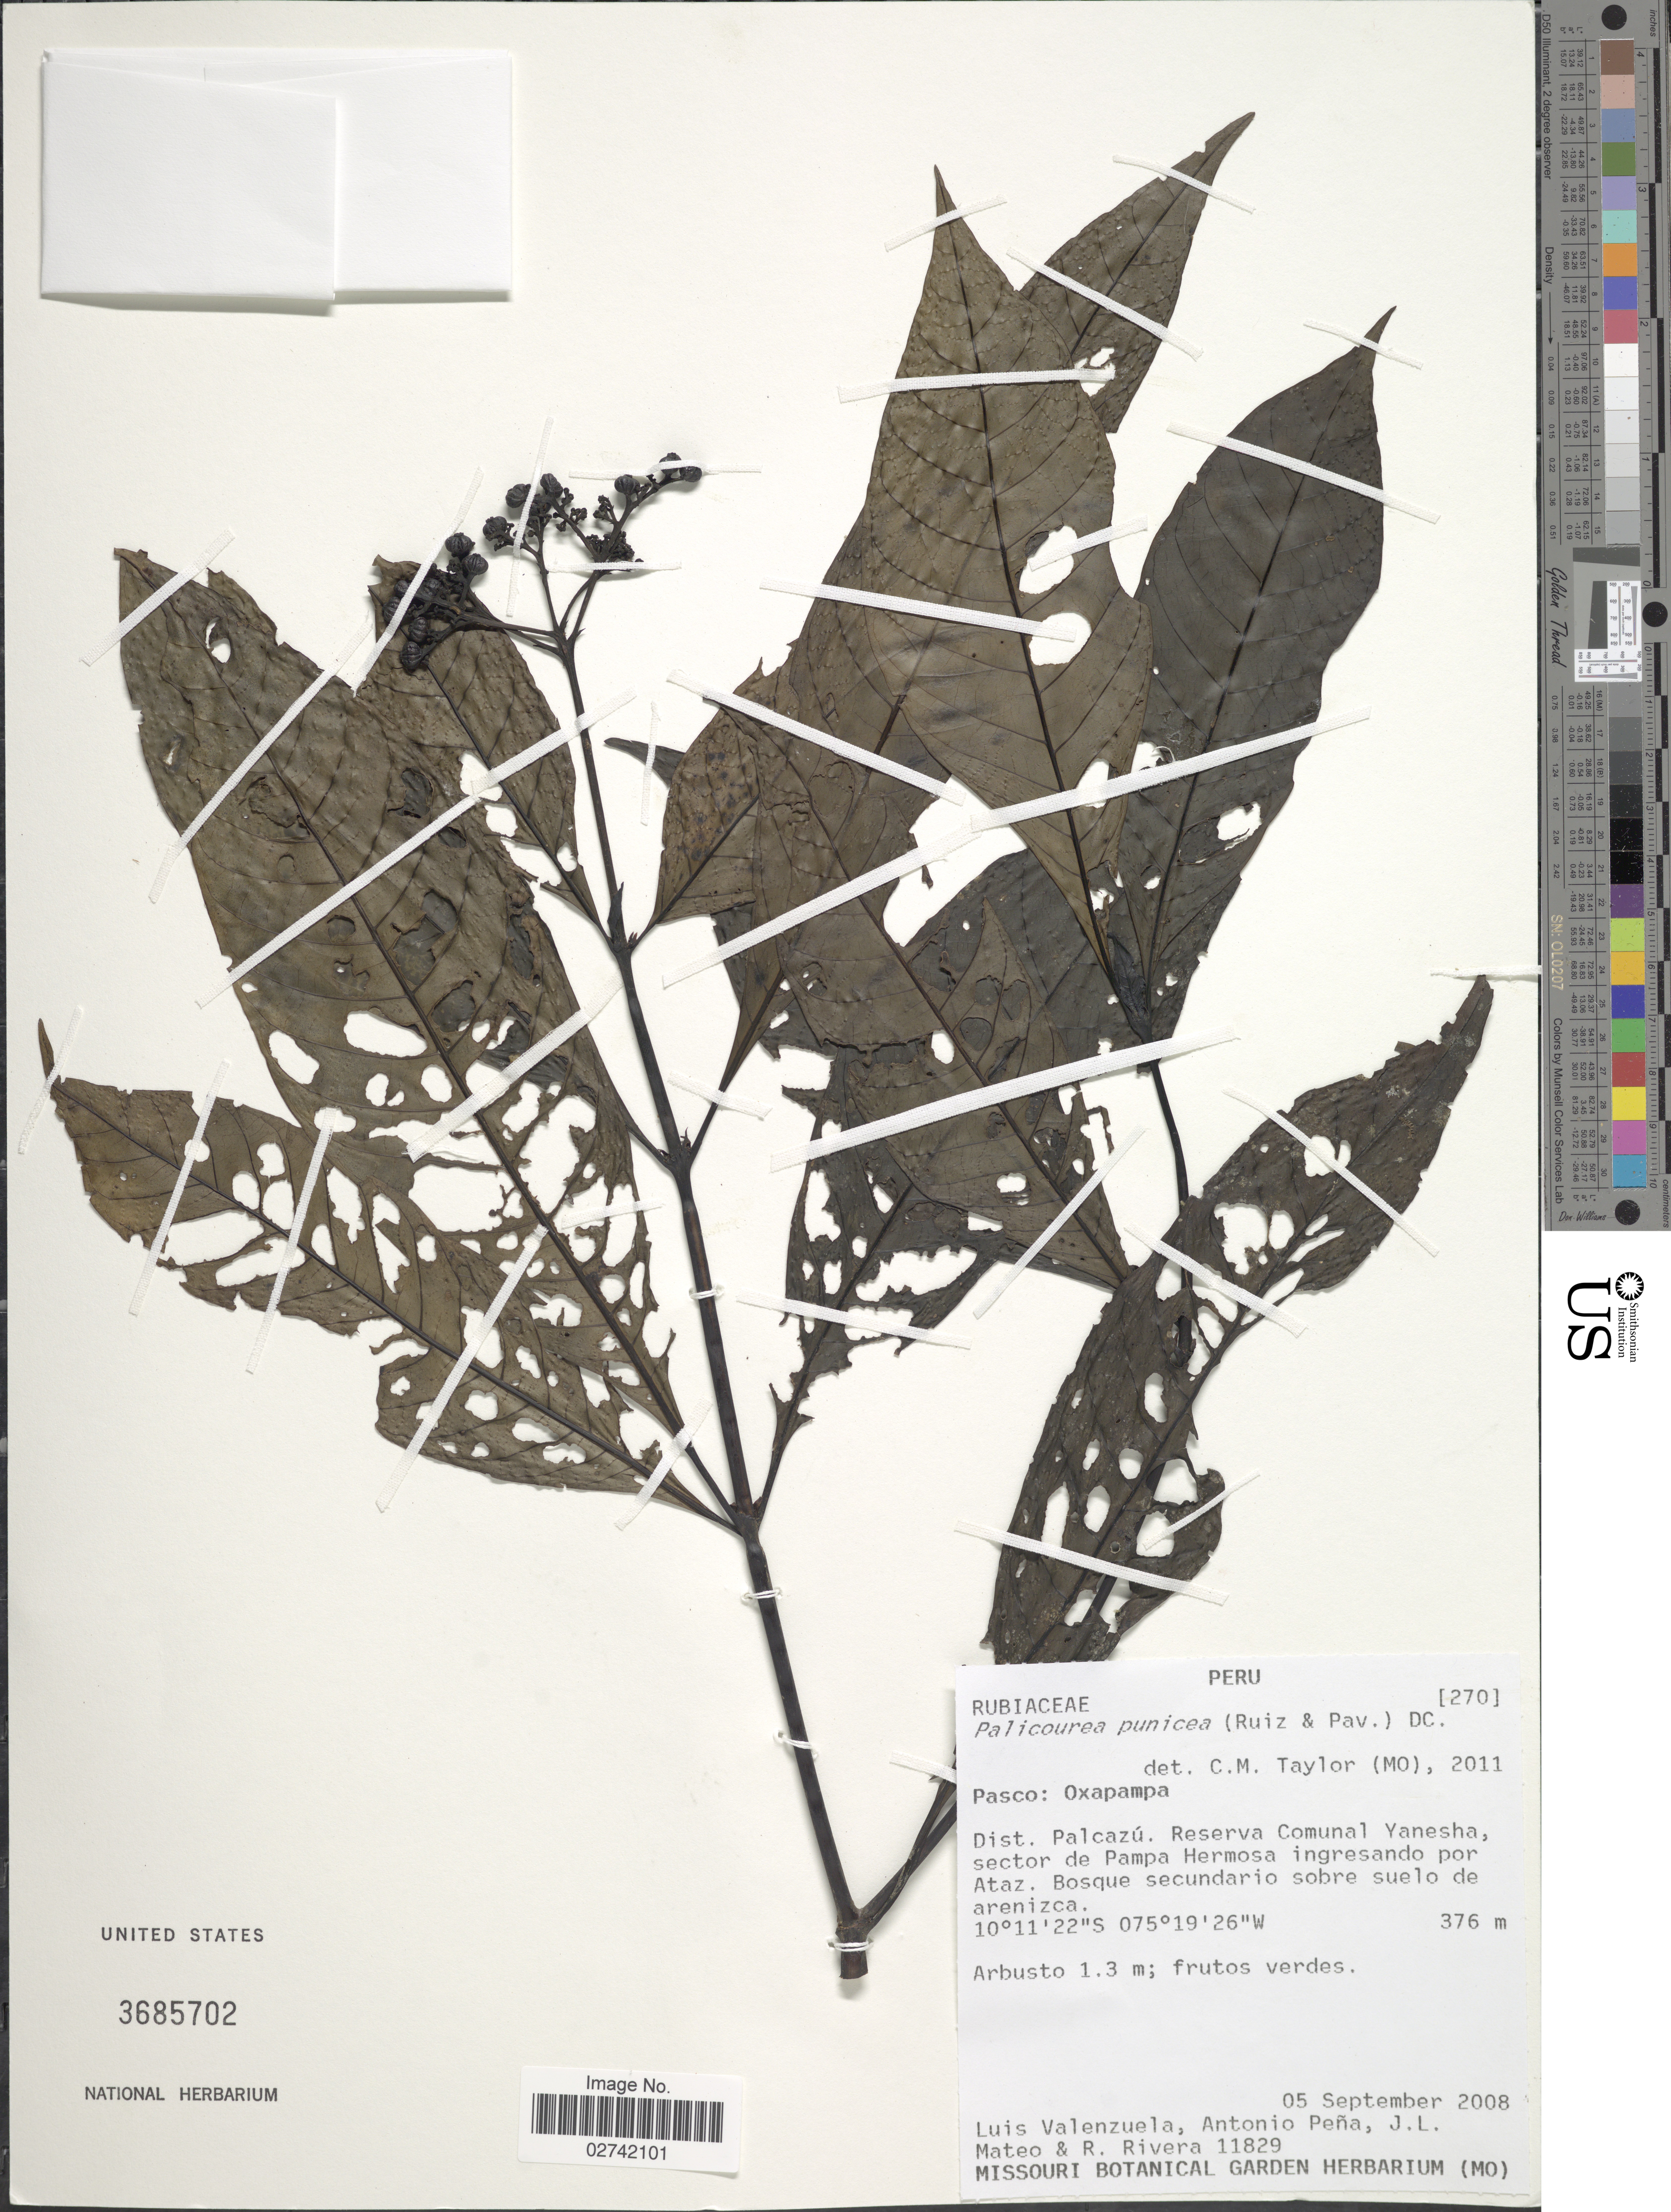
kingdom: Plantae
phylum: Tracheophyta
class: Magnoliopsida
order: Gentianales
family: Rubiaceae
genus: Palicourea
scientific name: Palicourea punicea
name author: (Ruiz & Pav.) DC.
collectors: L. Valenzuela, A. Peña, J. Mateo & F. Rivera R.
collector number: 11829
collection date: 2008-09-05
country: Peru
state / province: Pasco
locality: Oxapampa, Dist. Palcazu, Reserva Comunal Yanesha, sector de Pampa Hermosa ingresando por Ataz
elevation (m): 376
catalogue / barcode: US 3685702